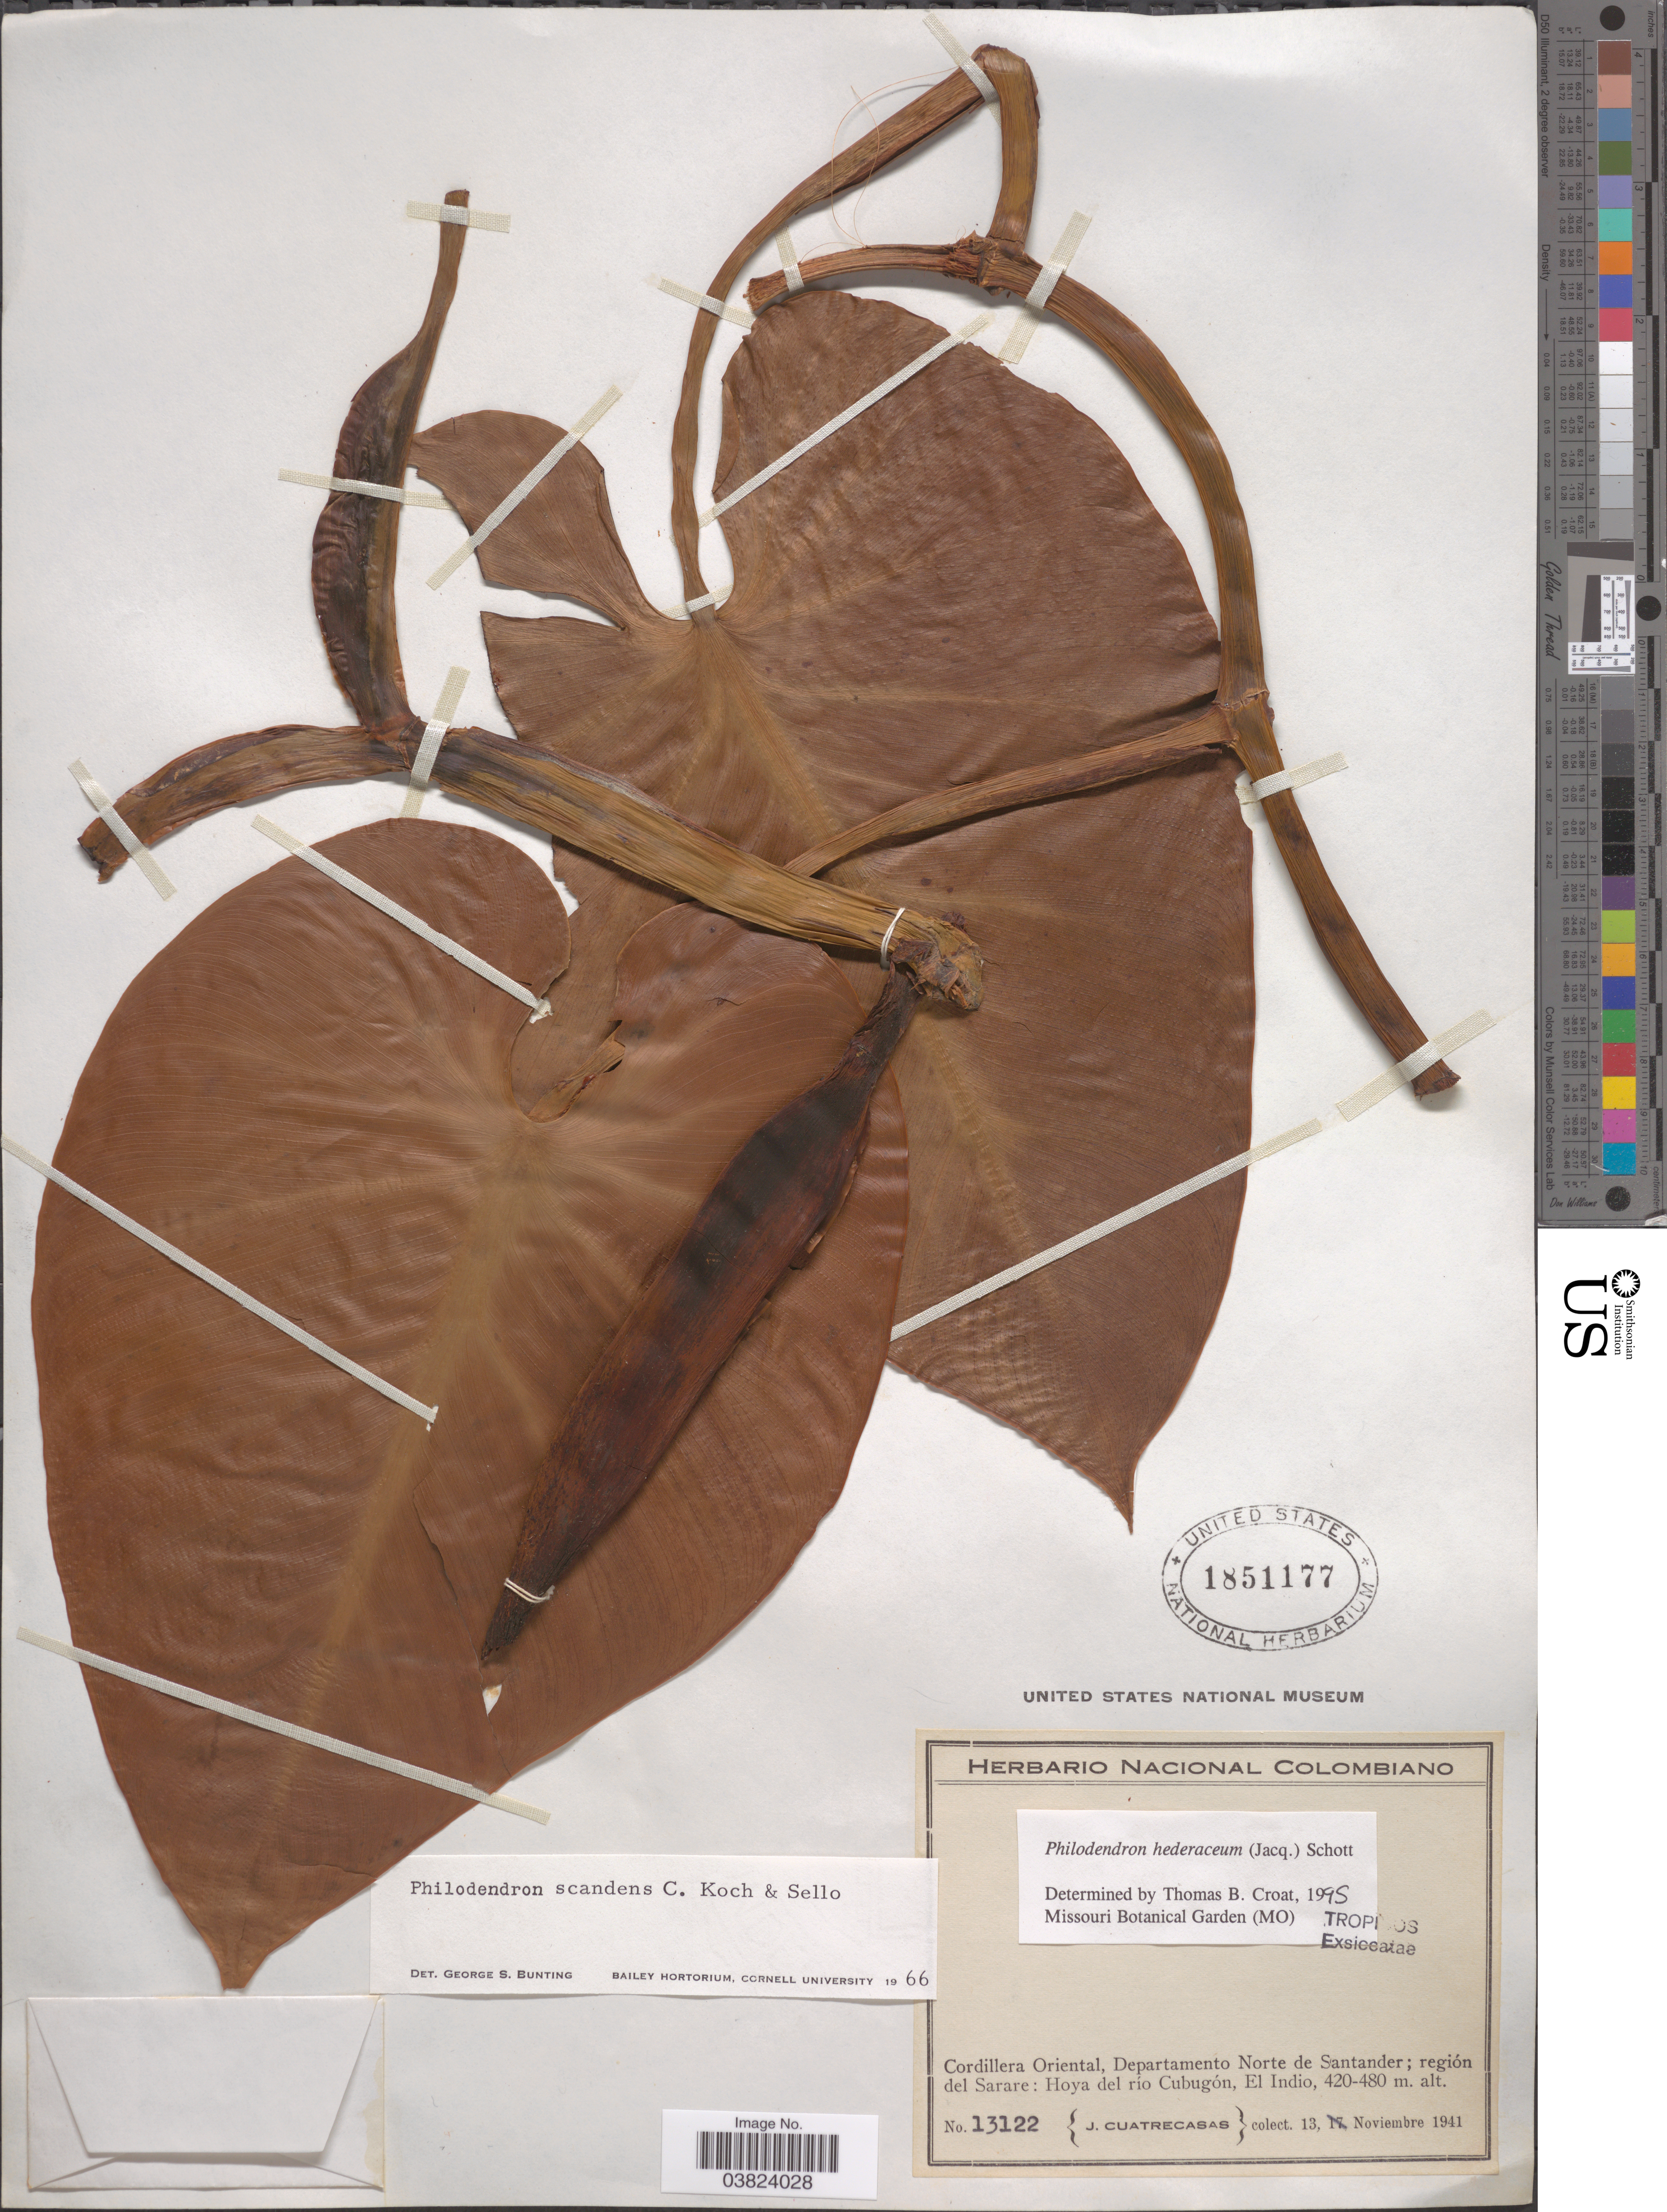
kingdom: Plantae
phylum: Tracheophyta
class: Liliopsida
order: Alismatales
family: Araceae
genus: Philodendron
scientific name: Philodendron hederaceum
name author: (Jacq.) Schott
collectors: J. Cuatrecasas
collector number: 13122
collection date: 1941-11-13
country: Colombia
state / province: Norte de Santander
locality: Cordillera Oriental, Departamento Norte de Santander; región del Sarare: Hoya del río Cubugón, El Indio.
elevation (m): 420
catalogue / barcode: US 1851177